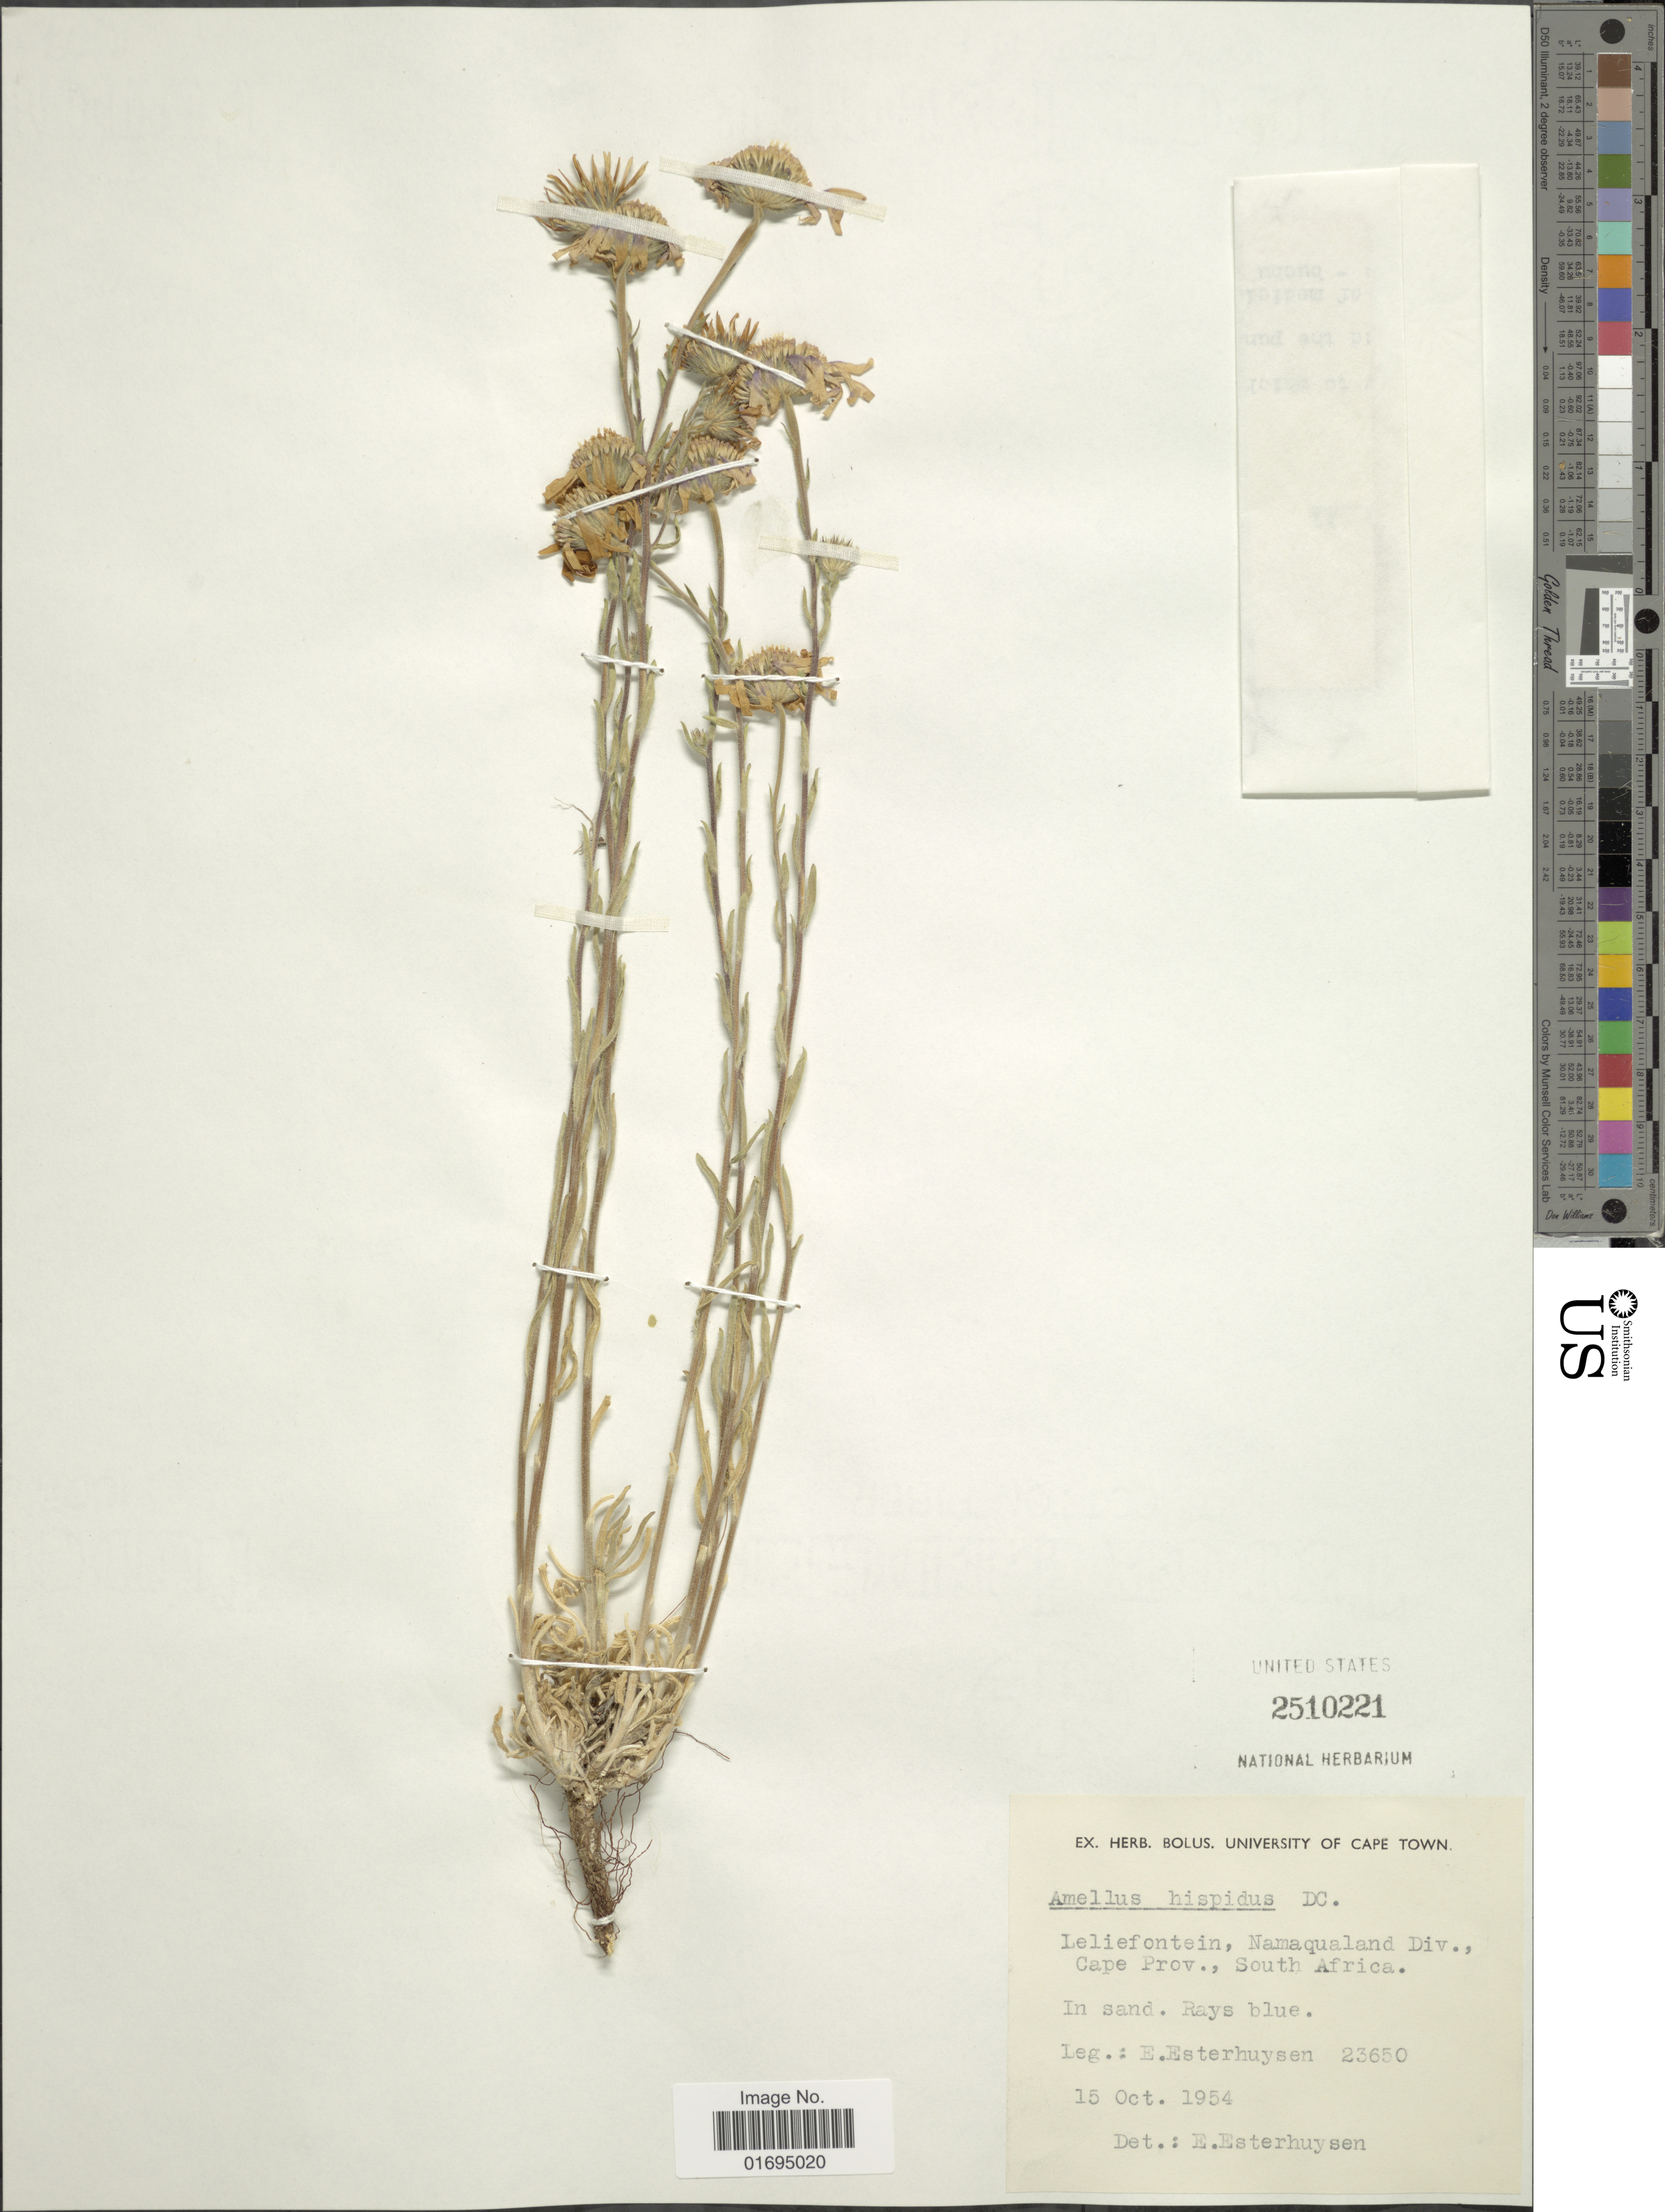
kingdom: Plantae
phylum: Tracheophyta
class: Magnoliopsida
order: Asterales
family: Asteraceae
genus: Amellus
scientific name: Amellus hispidus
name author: DC.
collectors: E. E. Esterhuysen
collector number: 23650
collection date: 1954-10-15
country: South Africa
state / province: Northern Cape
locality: Leliefontein, Namaqualand Div., Cape Prov., South Africa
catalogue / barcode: US 2510221